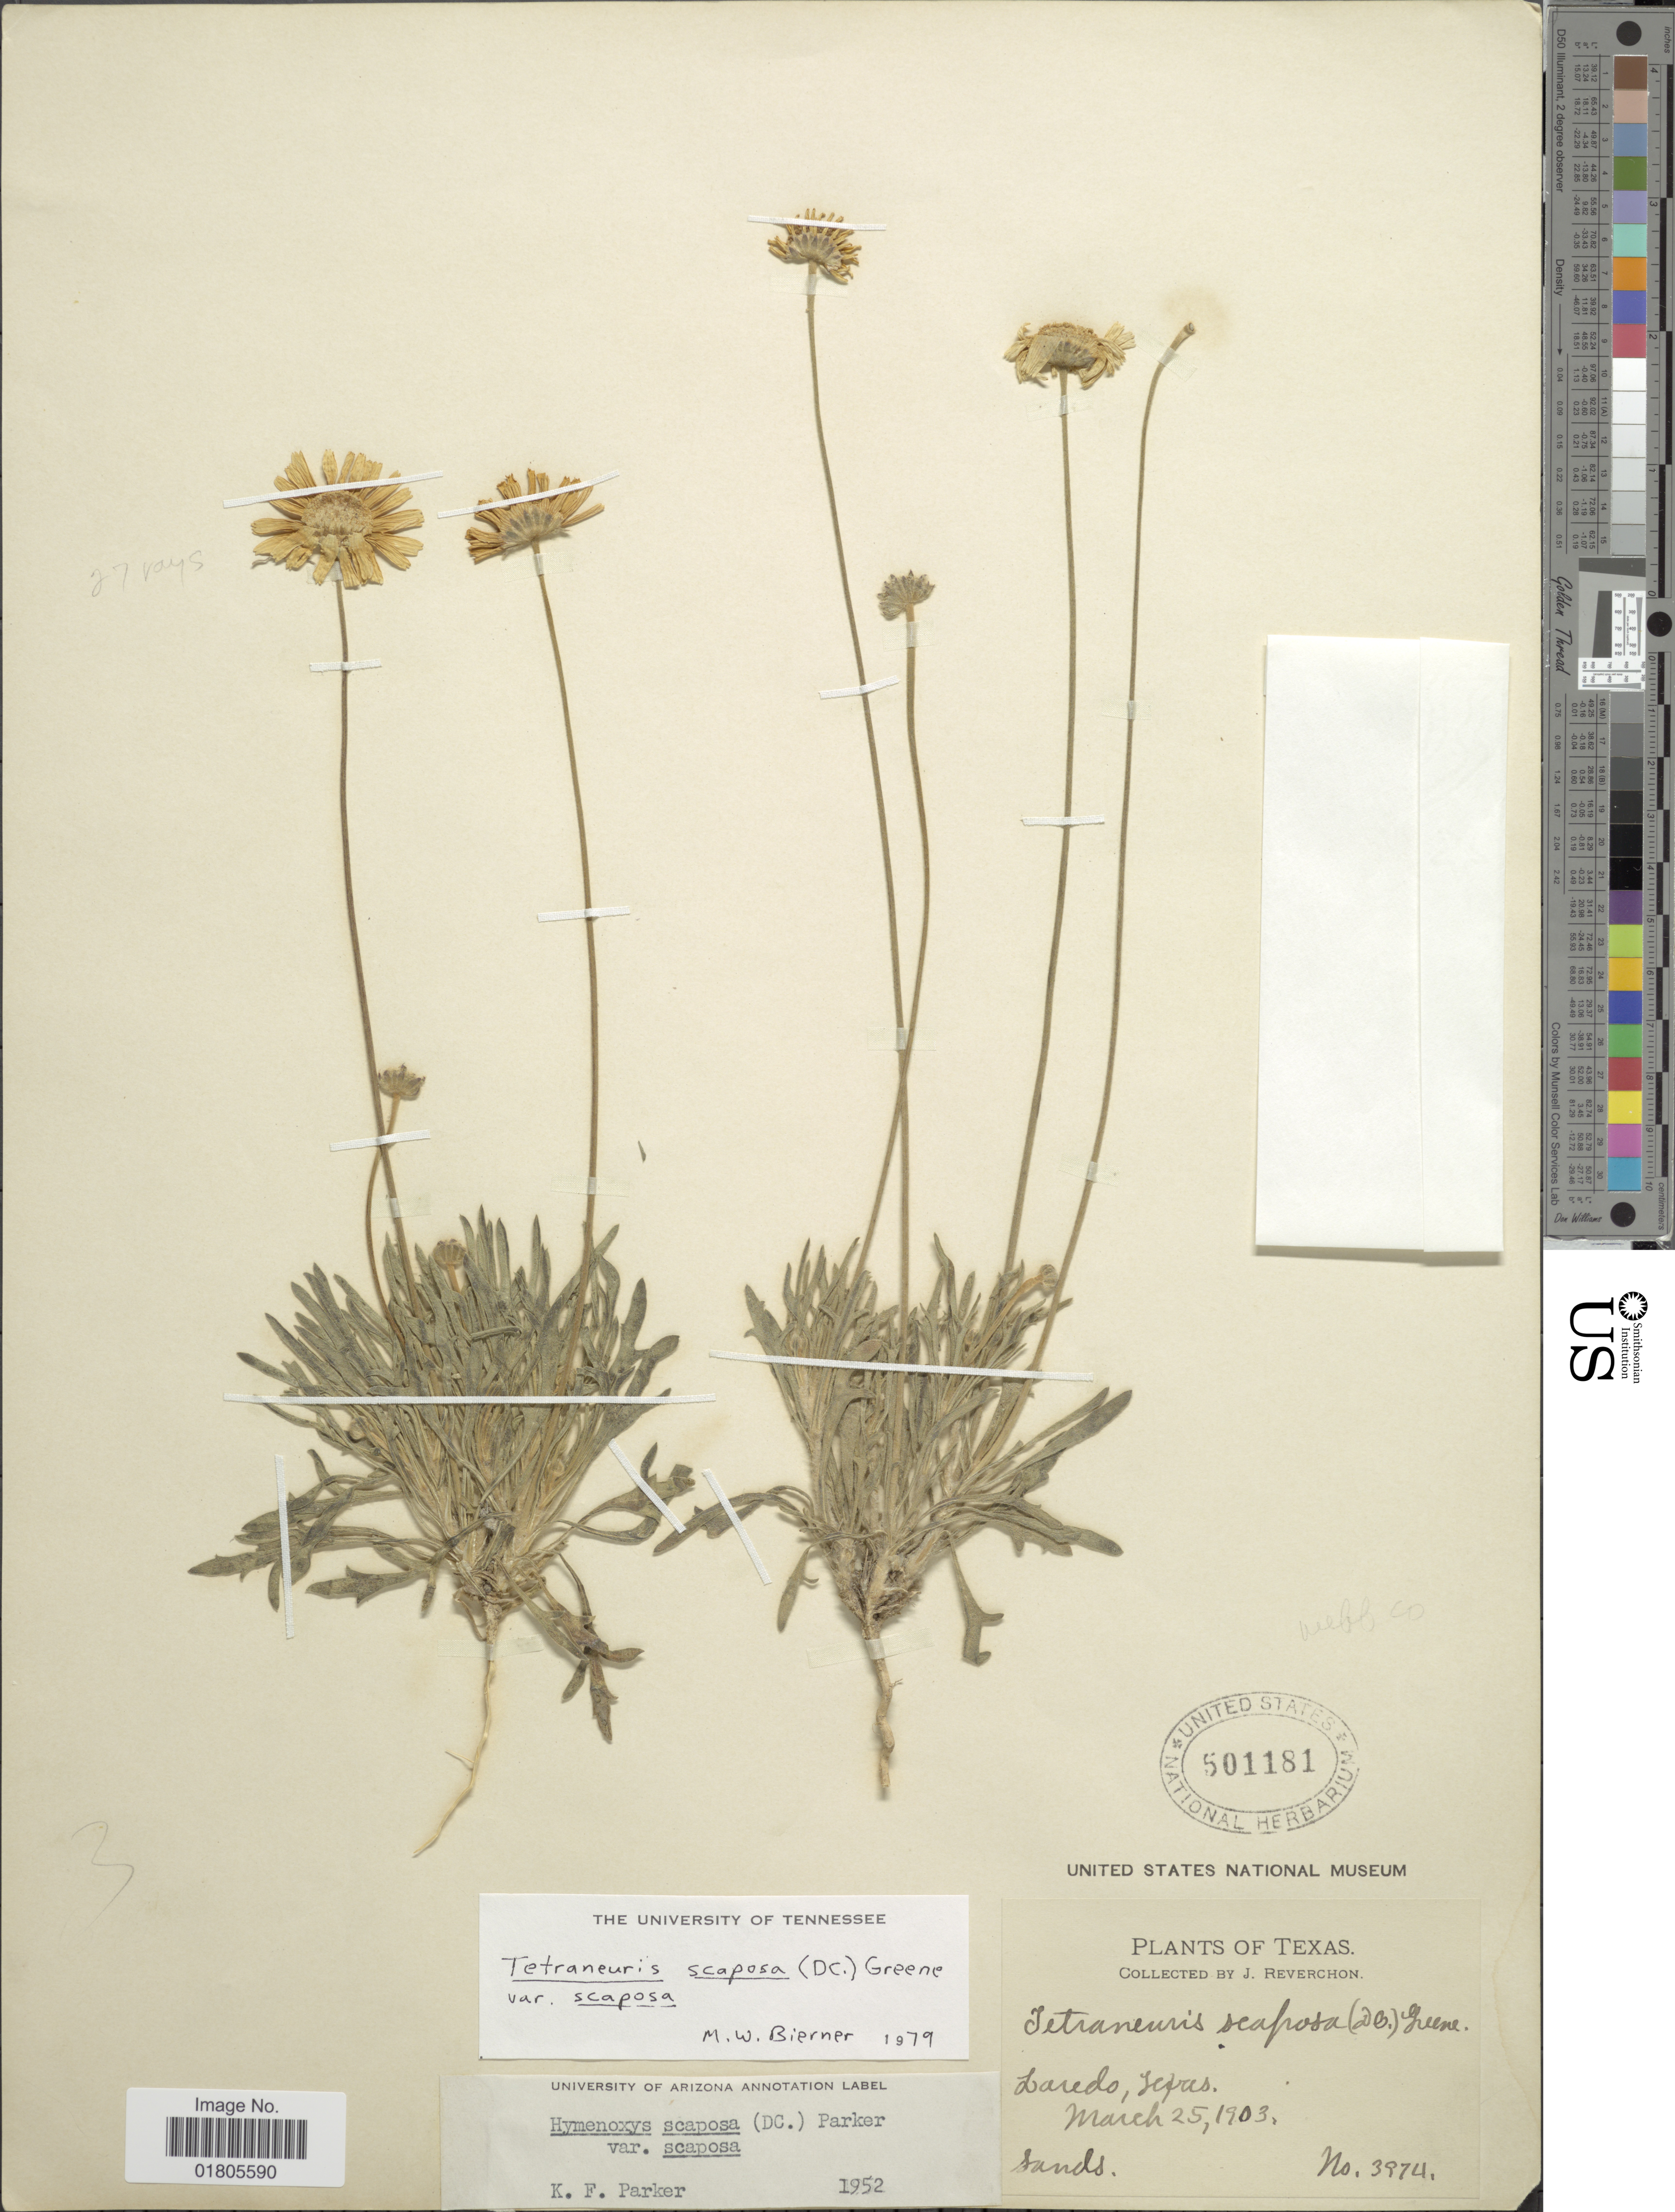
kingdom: Plantae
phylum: Tracheophyta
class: Magnoliopsida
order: Asterales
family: Asteraceae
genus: Actinea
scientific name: Actinea scaposa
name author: (DC.) Kuntze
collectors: J. Reverchon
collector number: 3874*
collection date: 1903-03-25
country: United States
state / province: Texas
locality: Laredo, Texas. Webb Co,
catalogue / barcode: US 501181